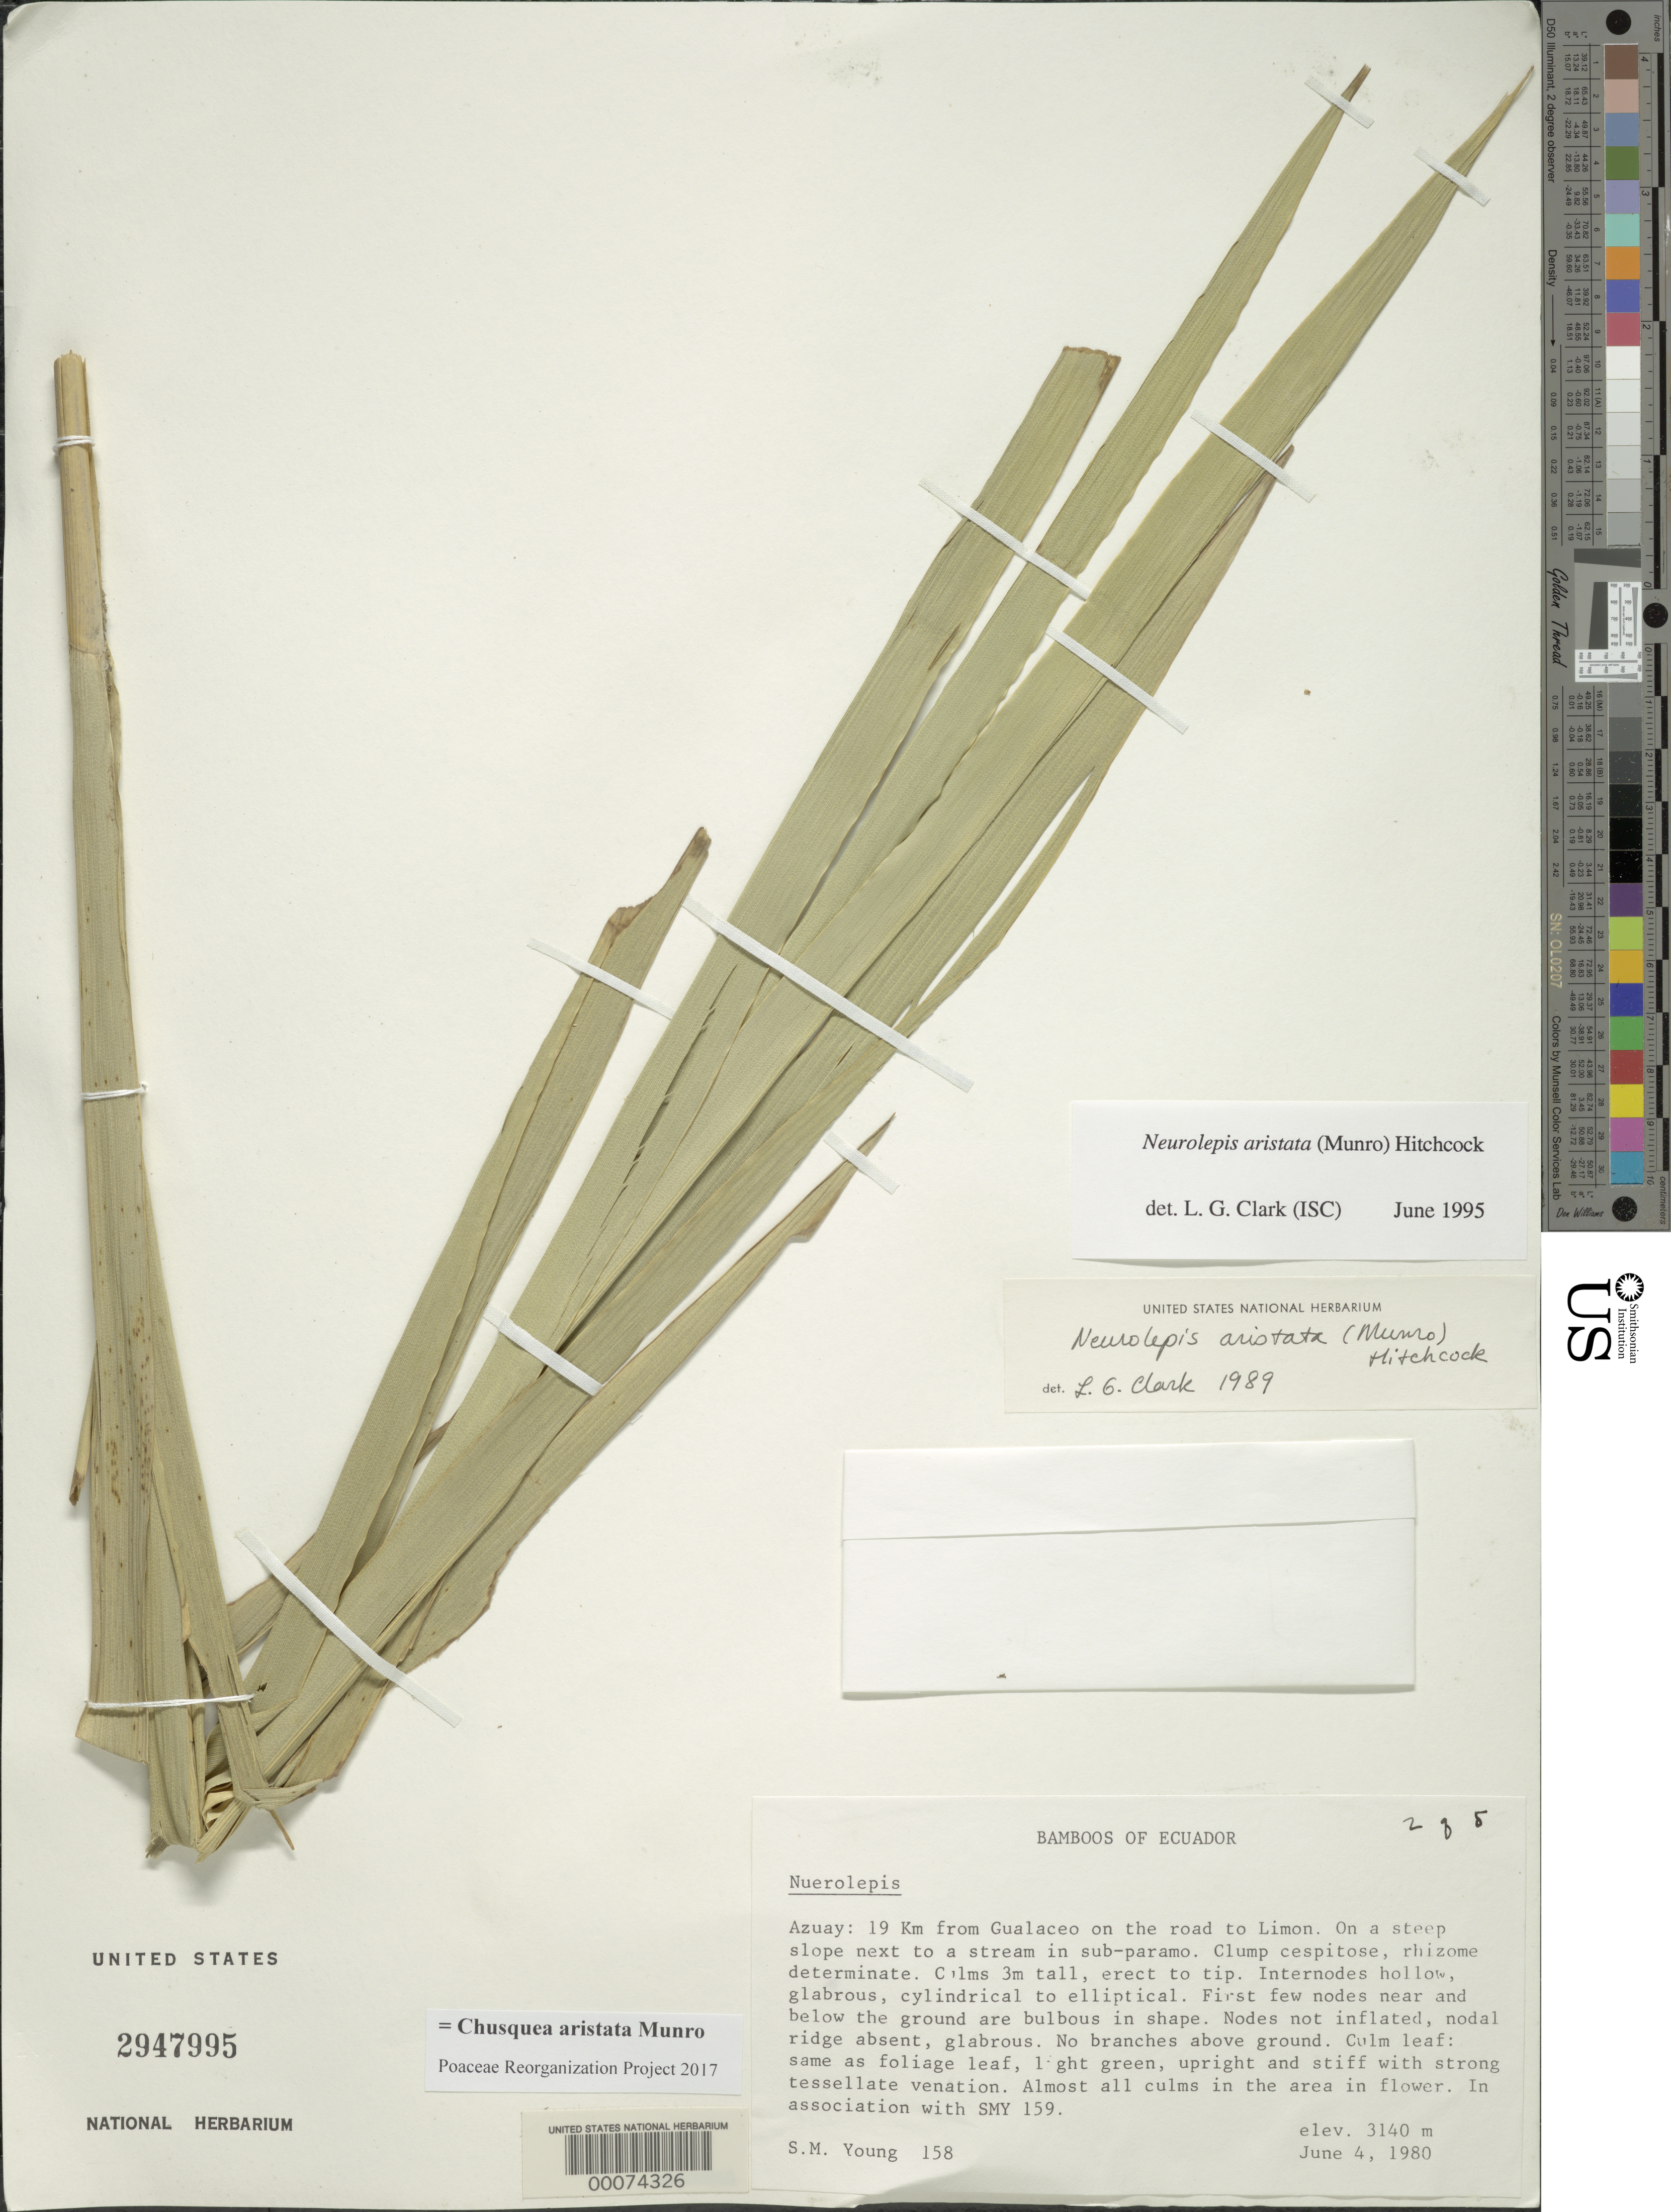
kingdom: Plantae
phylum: Tracheophyta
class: Liliopsida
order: Poales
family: Poaceae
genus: Chusquea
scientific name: Chusquea aristata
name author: Munro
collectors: S. Young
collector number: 158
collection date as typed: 04 Jun 1980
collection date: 1980-06-04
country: Ecuador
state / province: Azuay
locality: Gualaceo, Limon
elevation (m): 3140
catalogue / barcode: US 2947995